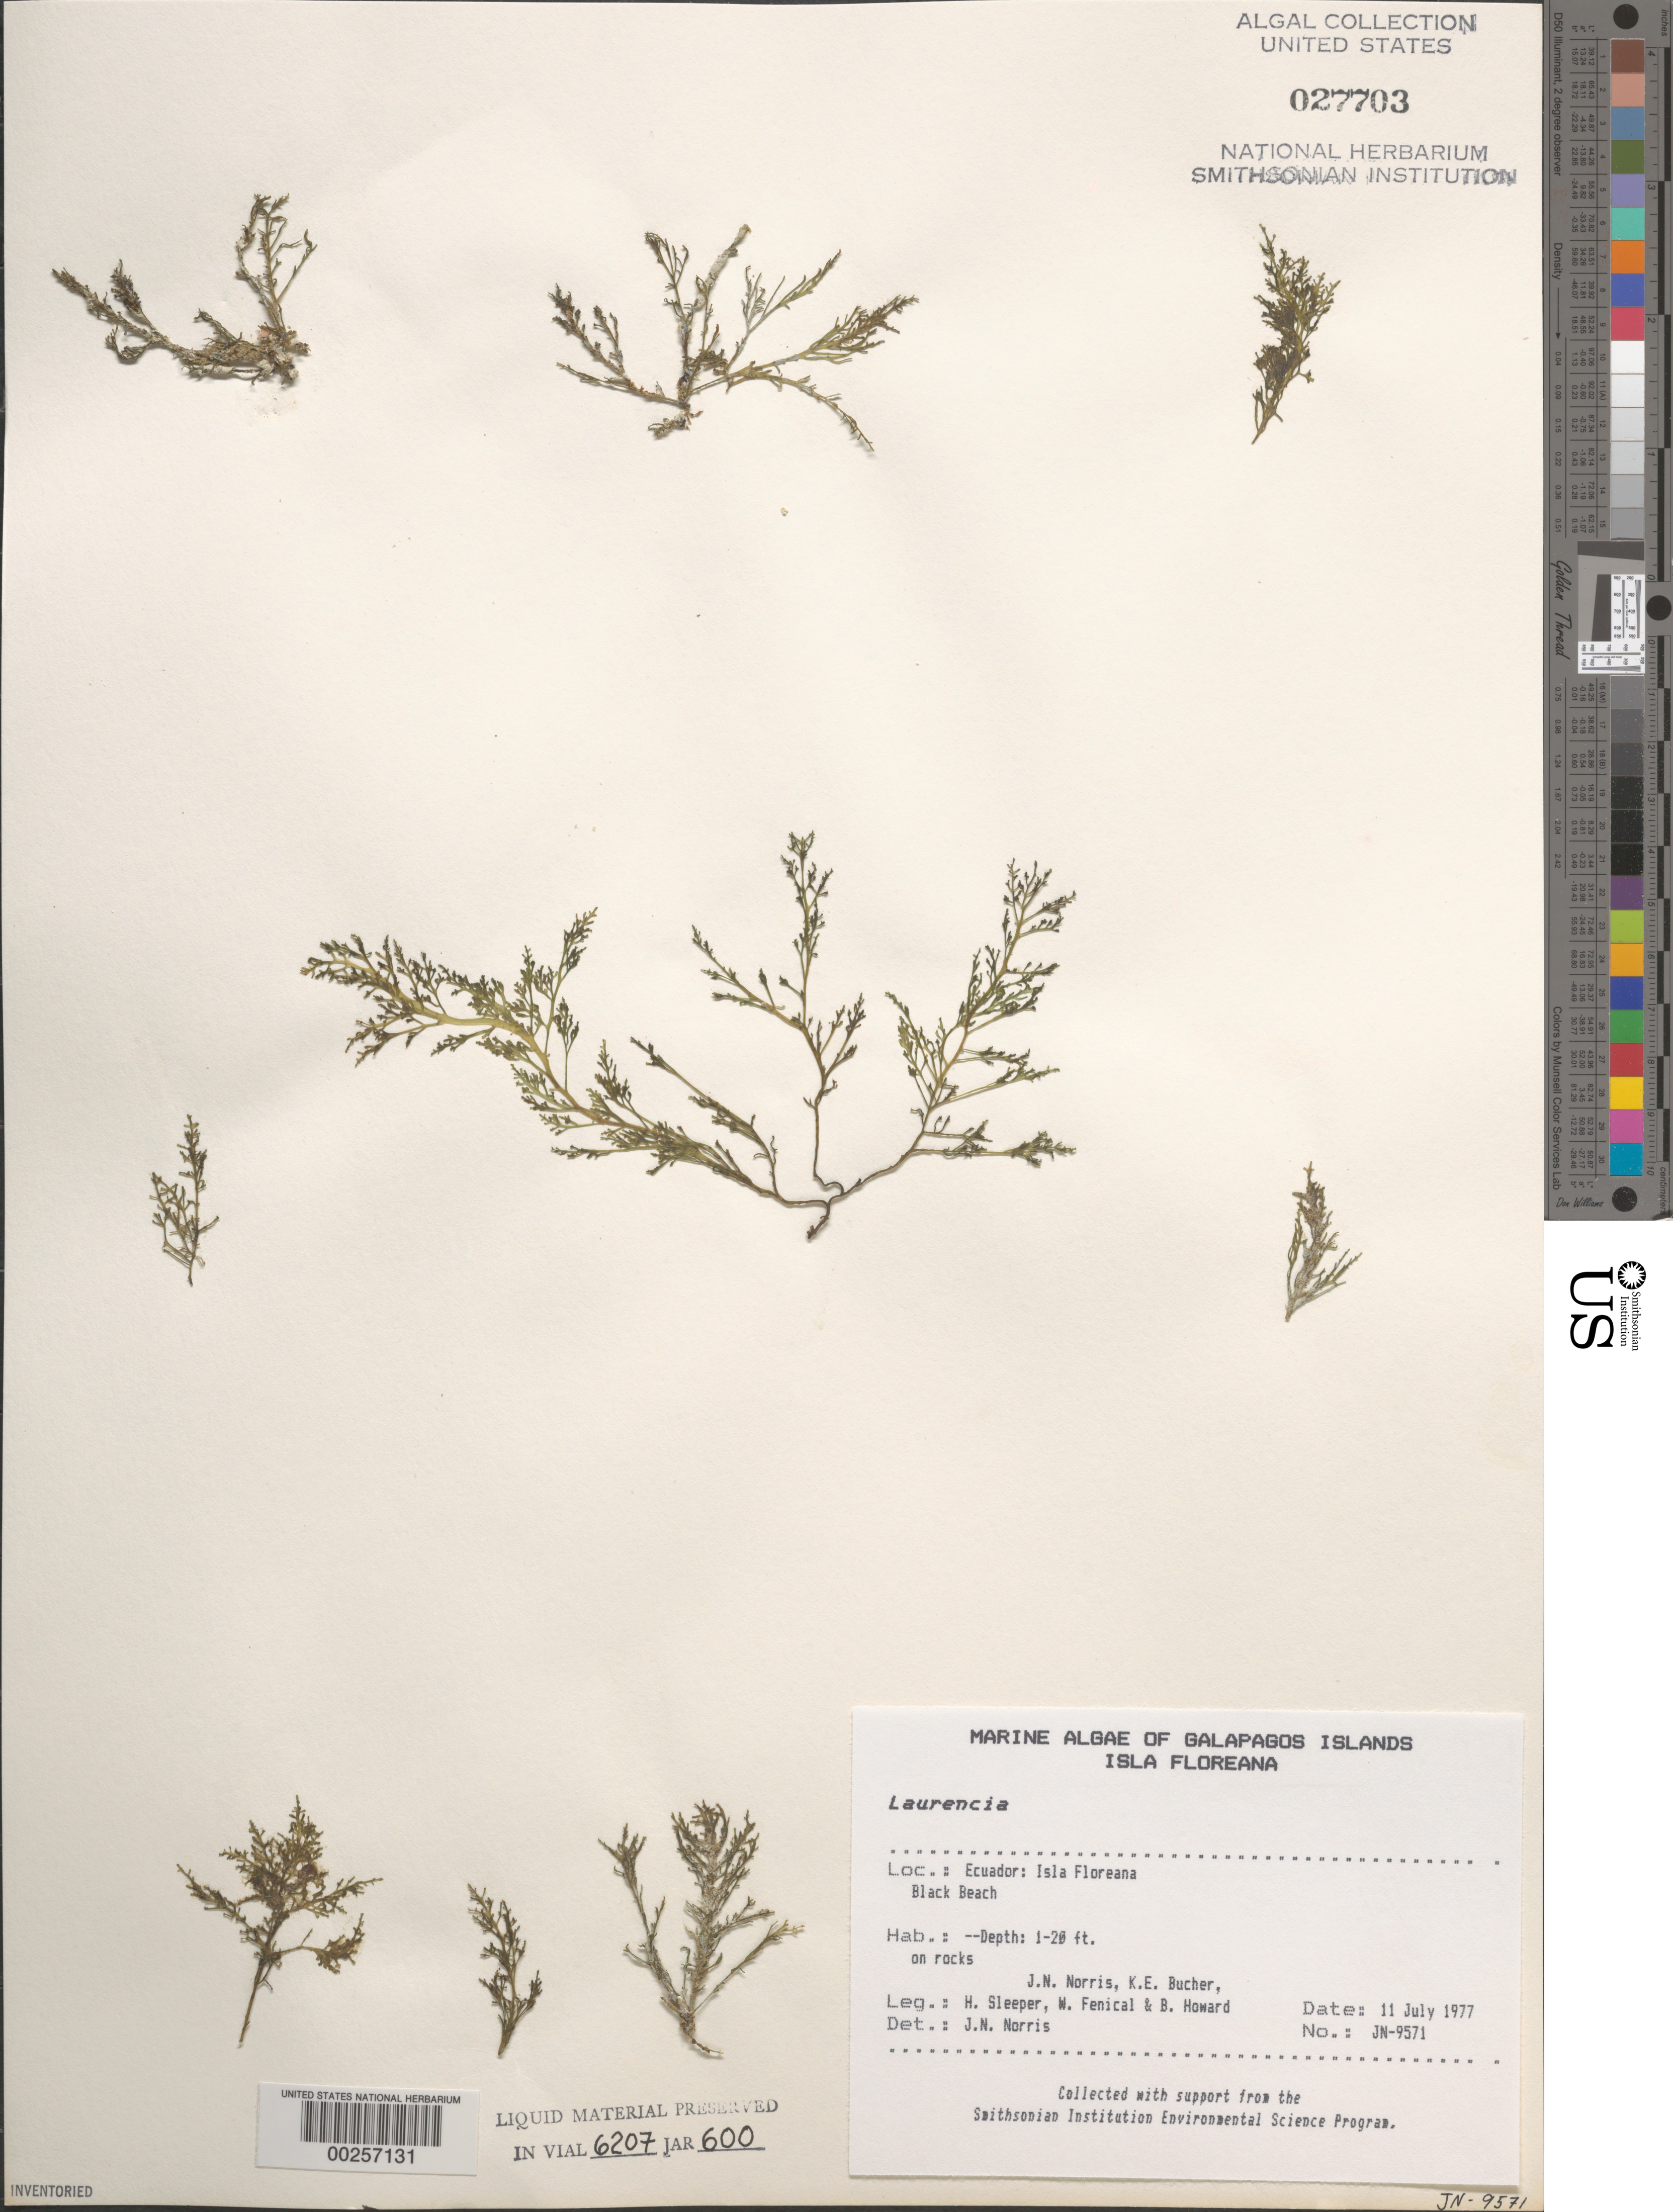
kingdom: Plantae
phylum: Rhodophyta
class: Florideophyceae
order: Ceramiales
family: Rhodomelaceae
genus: Laurencia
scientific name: Laurencia sp.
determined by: Norris, James N.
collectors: J. N. Norris, K. E. Bucher, H. Sleeper, W. Fenical & B. Howard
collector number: JN-9571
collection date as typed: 11 Jul 1977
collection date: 1977-07-11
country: Ecuador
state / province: Colón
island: Floreana [Charles, Santa Maria]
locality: Black Beach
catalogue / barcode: US 27703